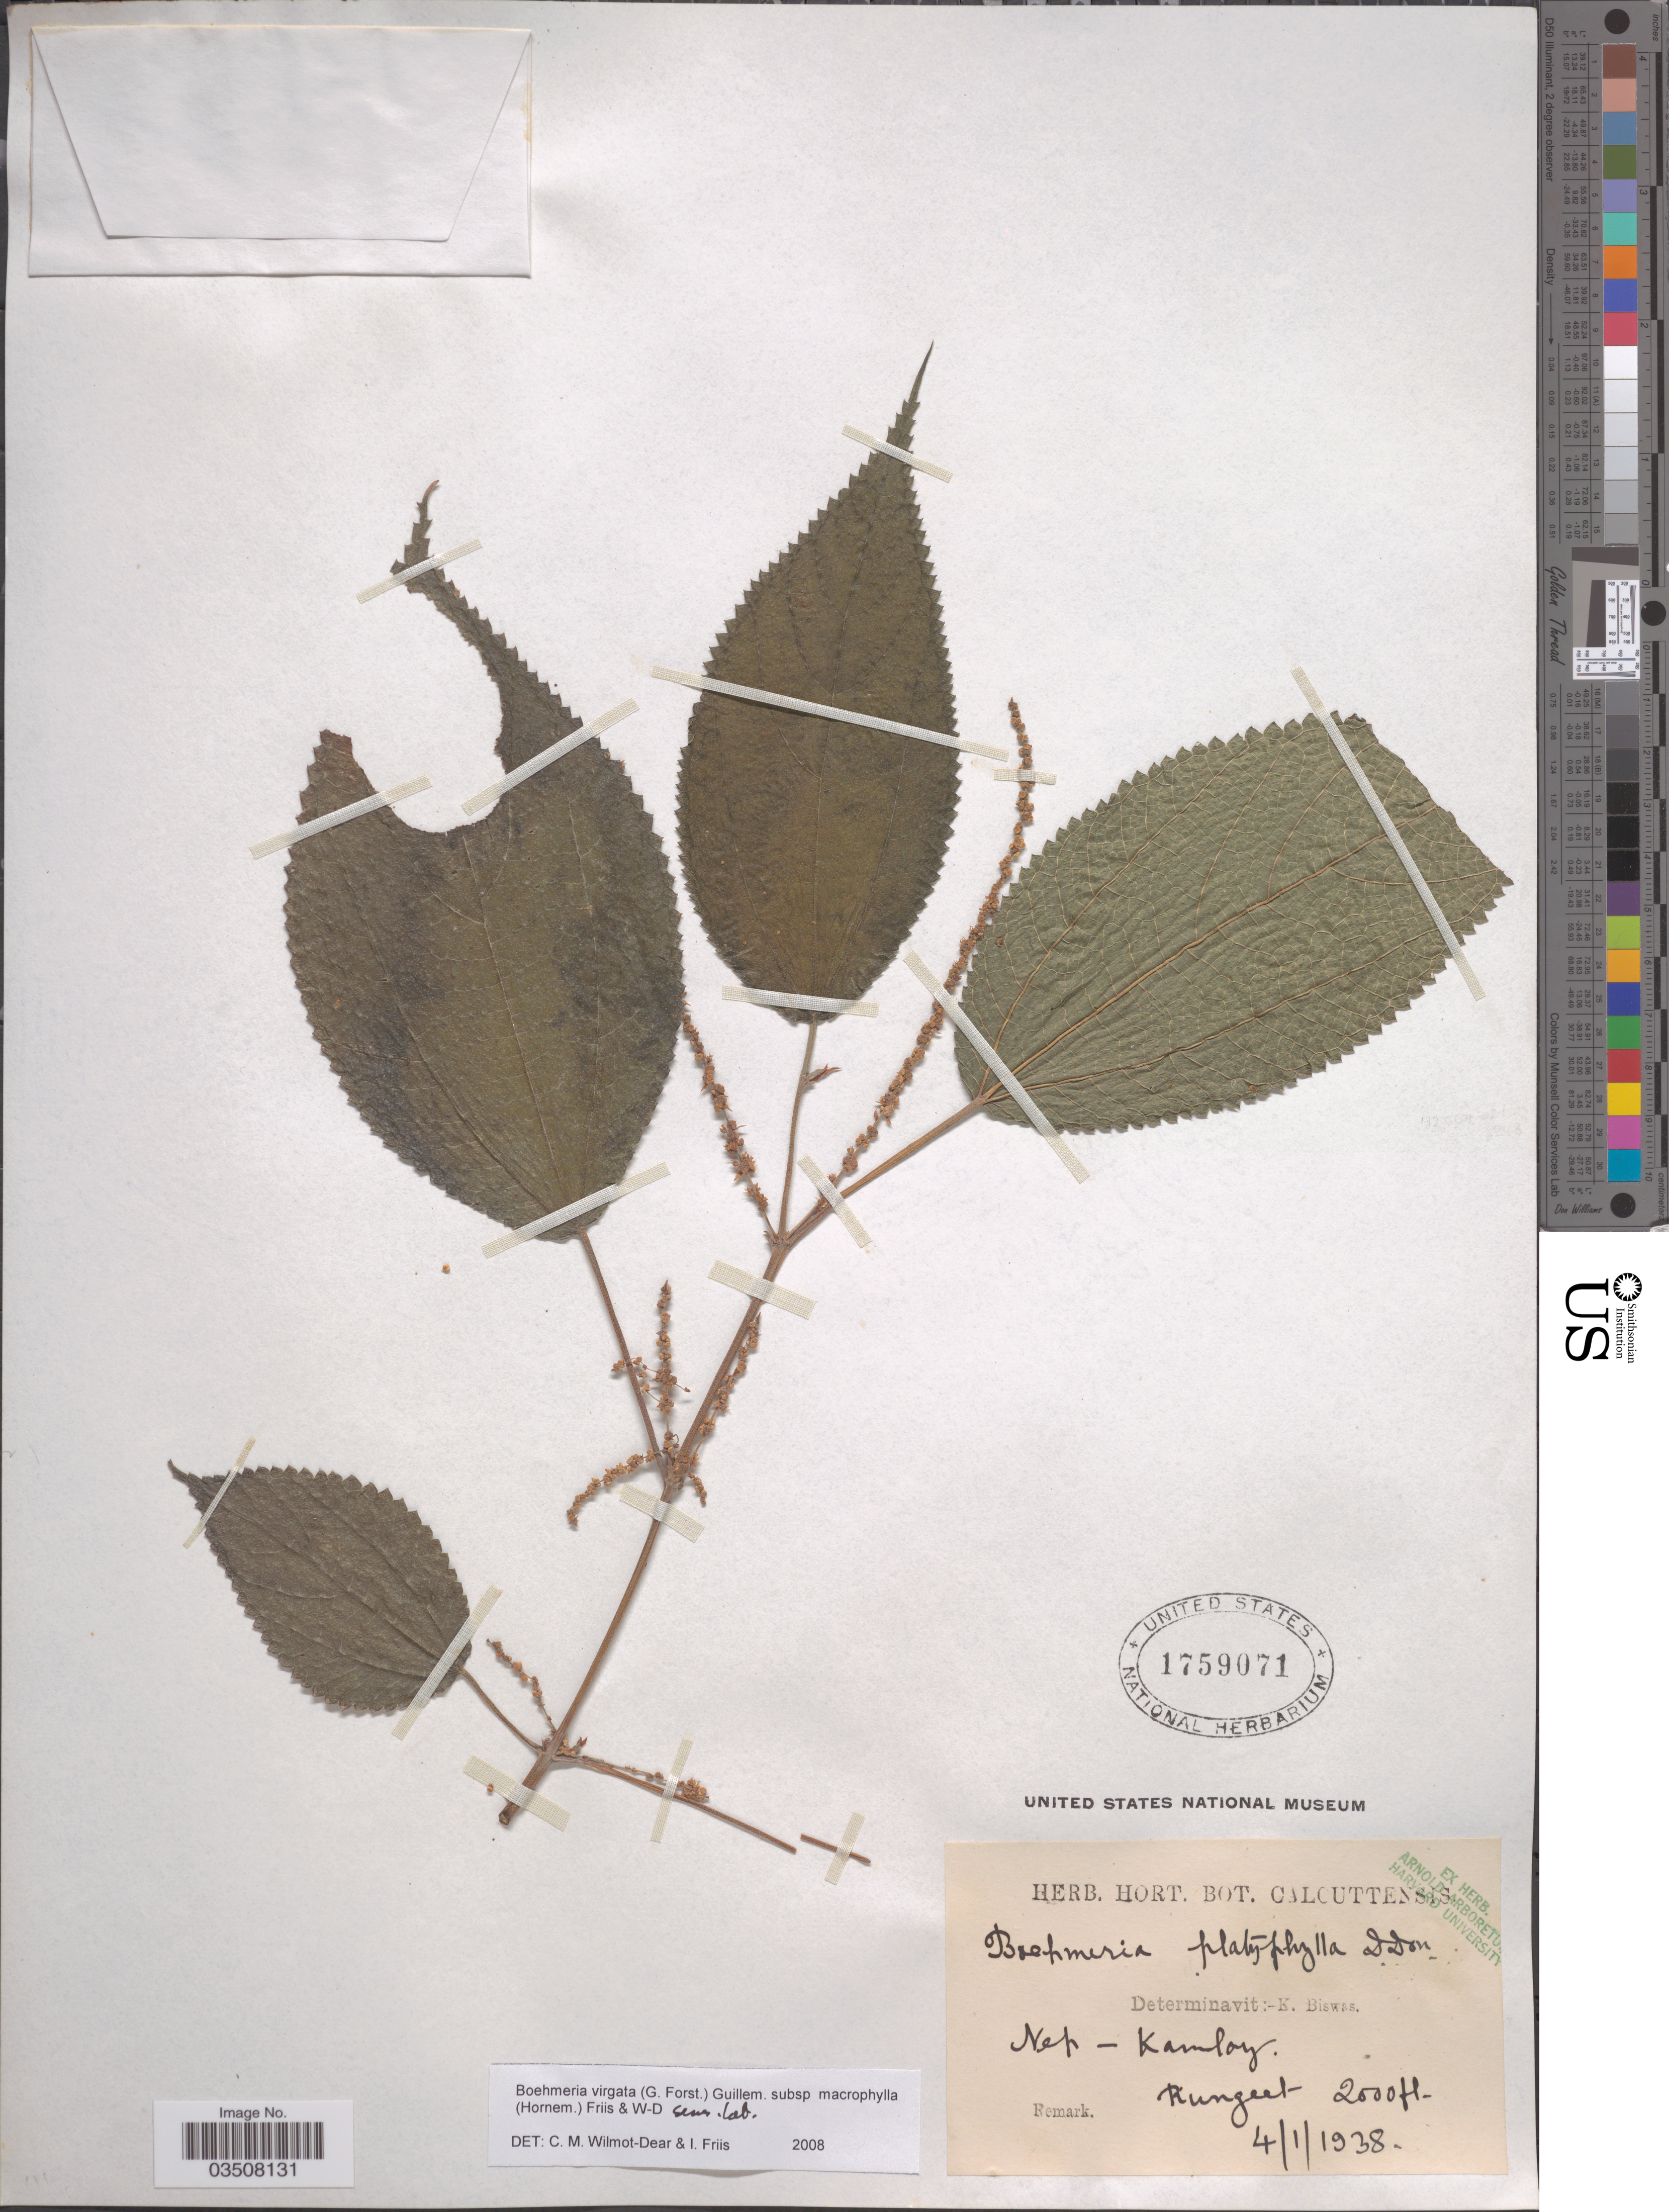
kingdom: Plantae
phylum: Tracheophyta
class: Magnoliopsida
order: Rosales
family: Urticaceae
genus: Boehmeria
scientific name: Boehmeria virgata subsp. macrophylla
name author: (Hornem.) Friis & Wilmot-Dear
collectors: ex Herb. Hort. Bot. Calcuttensis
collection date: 1938-01-04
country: India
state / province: West Bengal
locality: Rungeet.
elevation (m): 610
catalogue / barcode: US 1759071